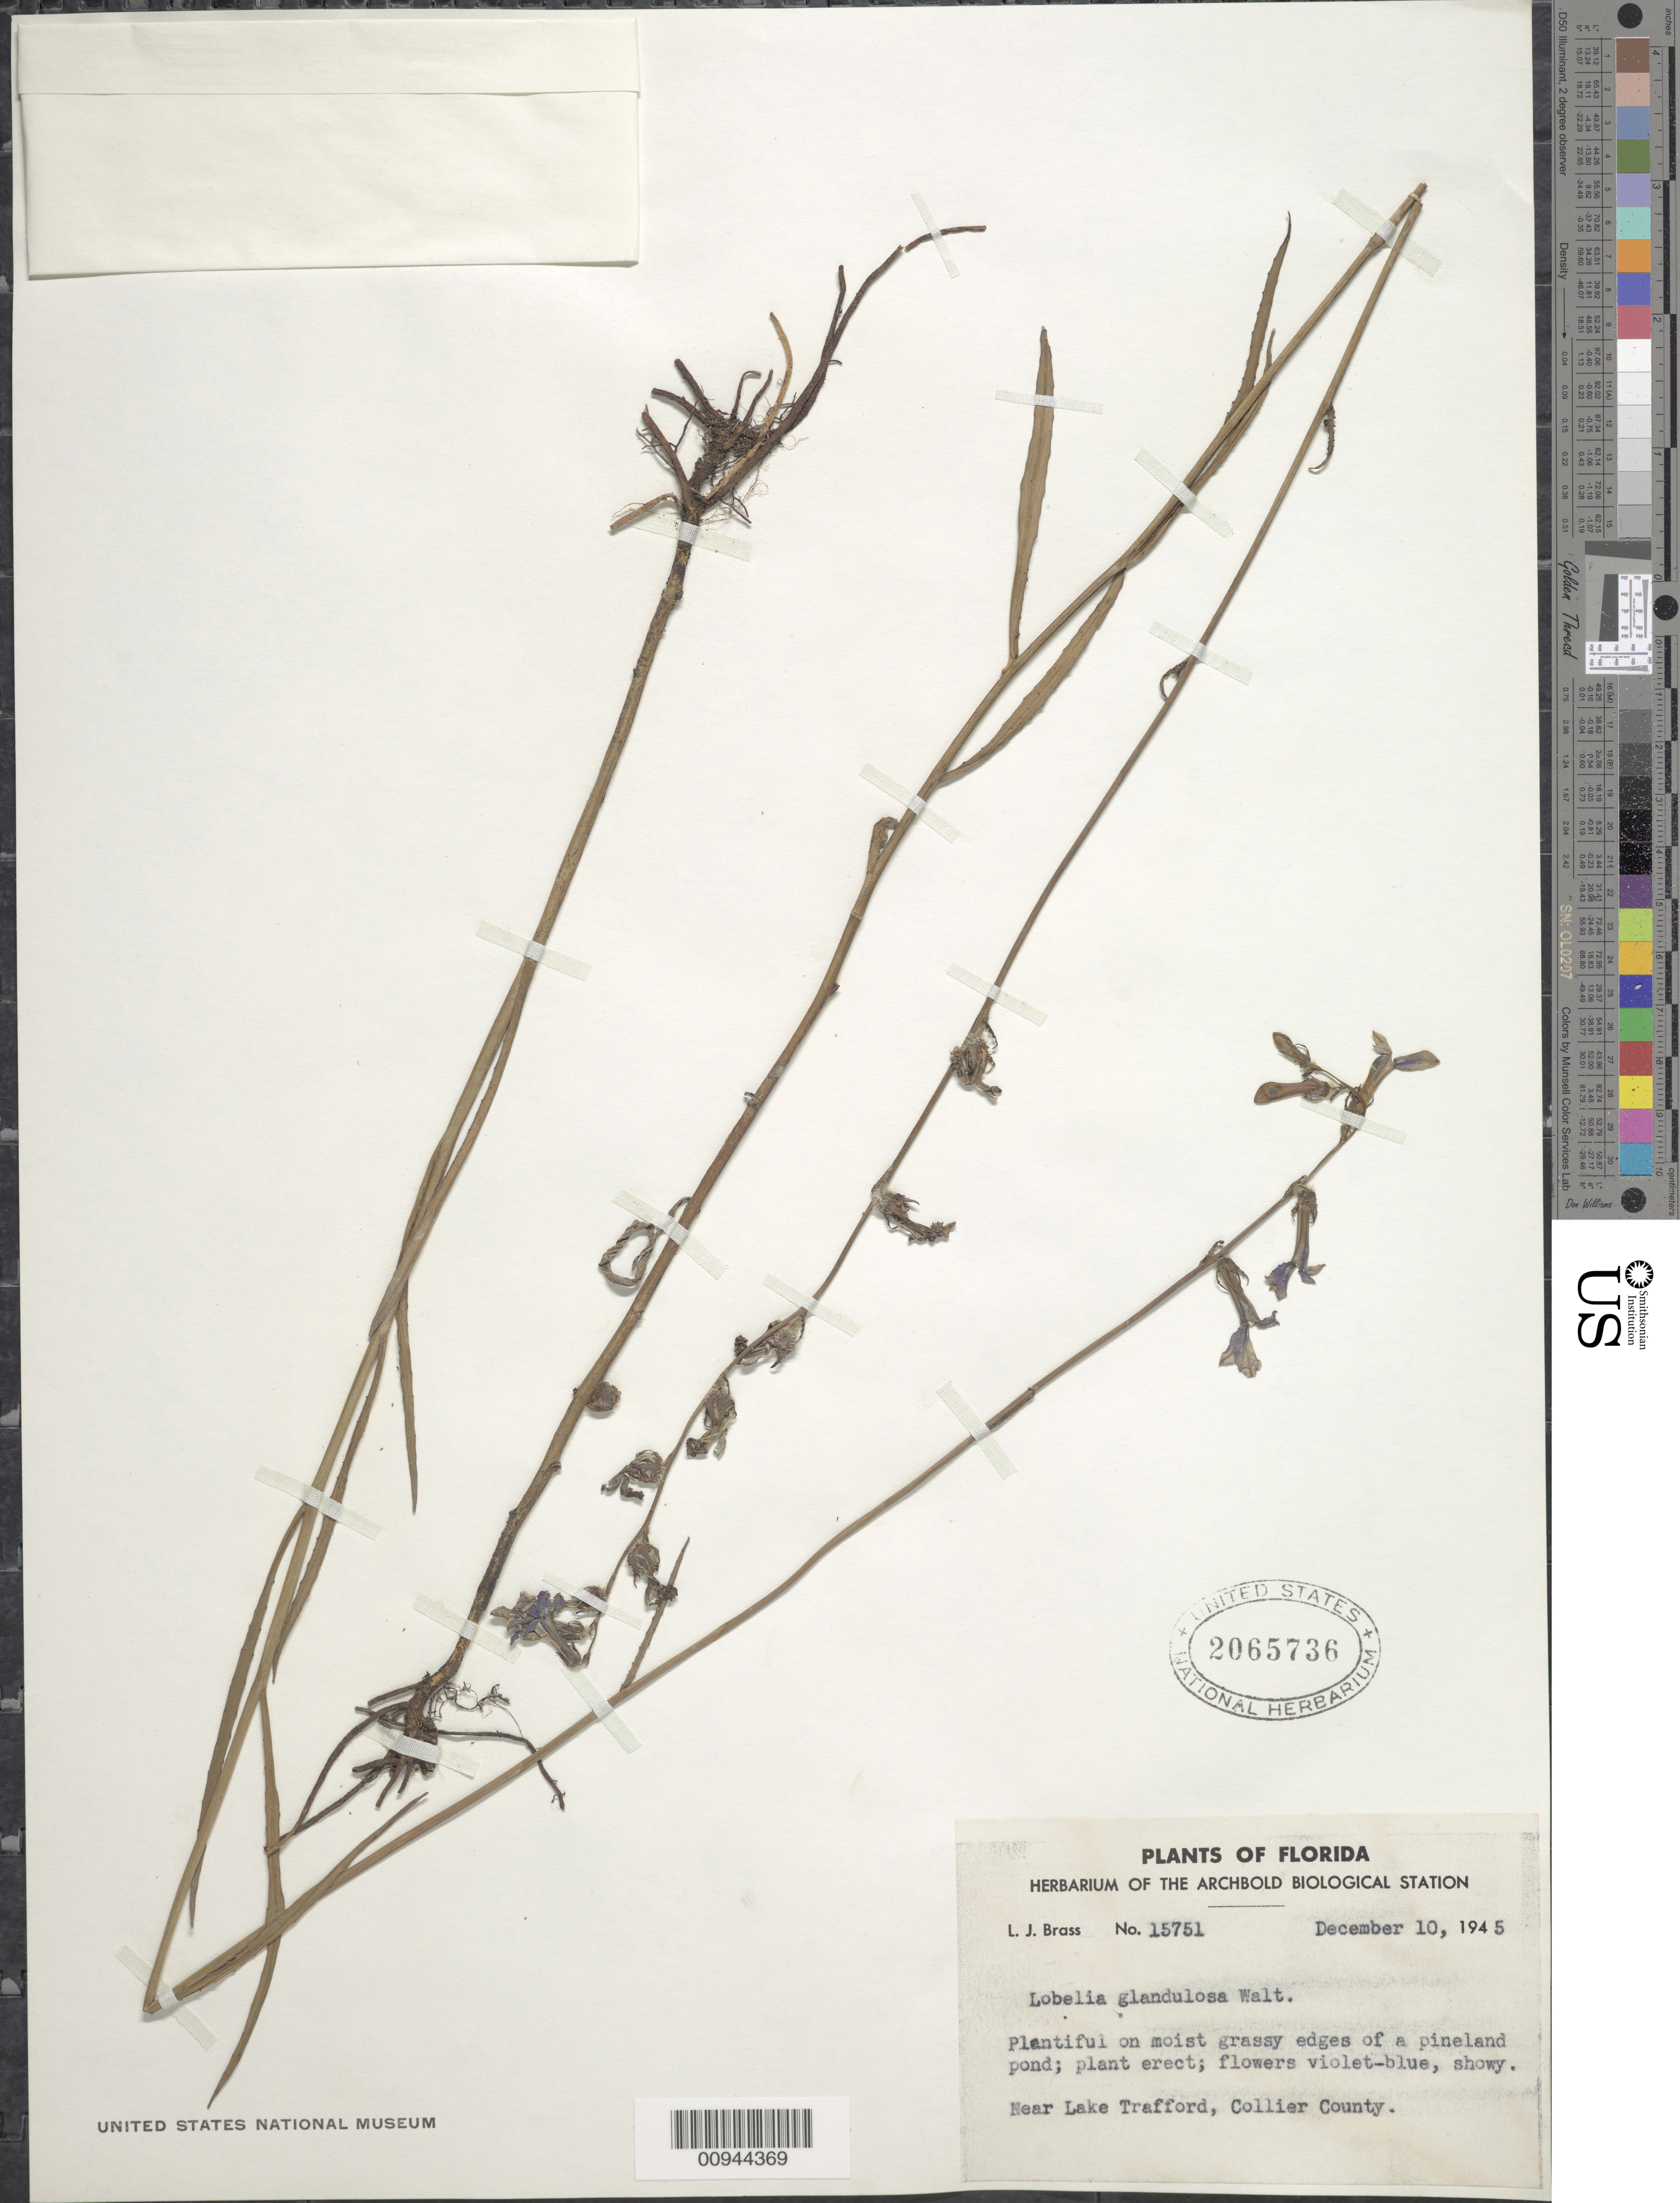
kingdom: Plantae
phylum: Tracheophyta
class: Magnoliopsida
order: Asterales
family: Campanulaceae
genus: Lobelia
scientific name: Lobelia glandulosa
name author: Walter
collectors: L. J. Brass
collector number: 15751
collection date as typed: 10 Dec 1945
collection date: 1945-12-10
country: United States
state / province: Florida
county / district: Collier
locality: Near Lake Trafford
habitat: moist grassy edges of a pineland pond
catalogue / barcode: US 2065736